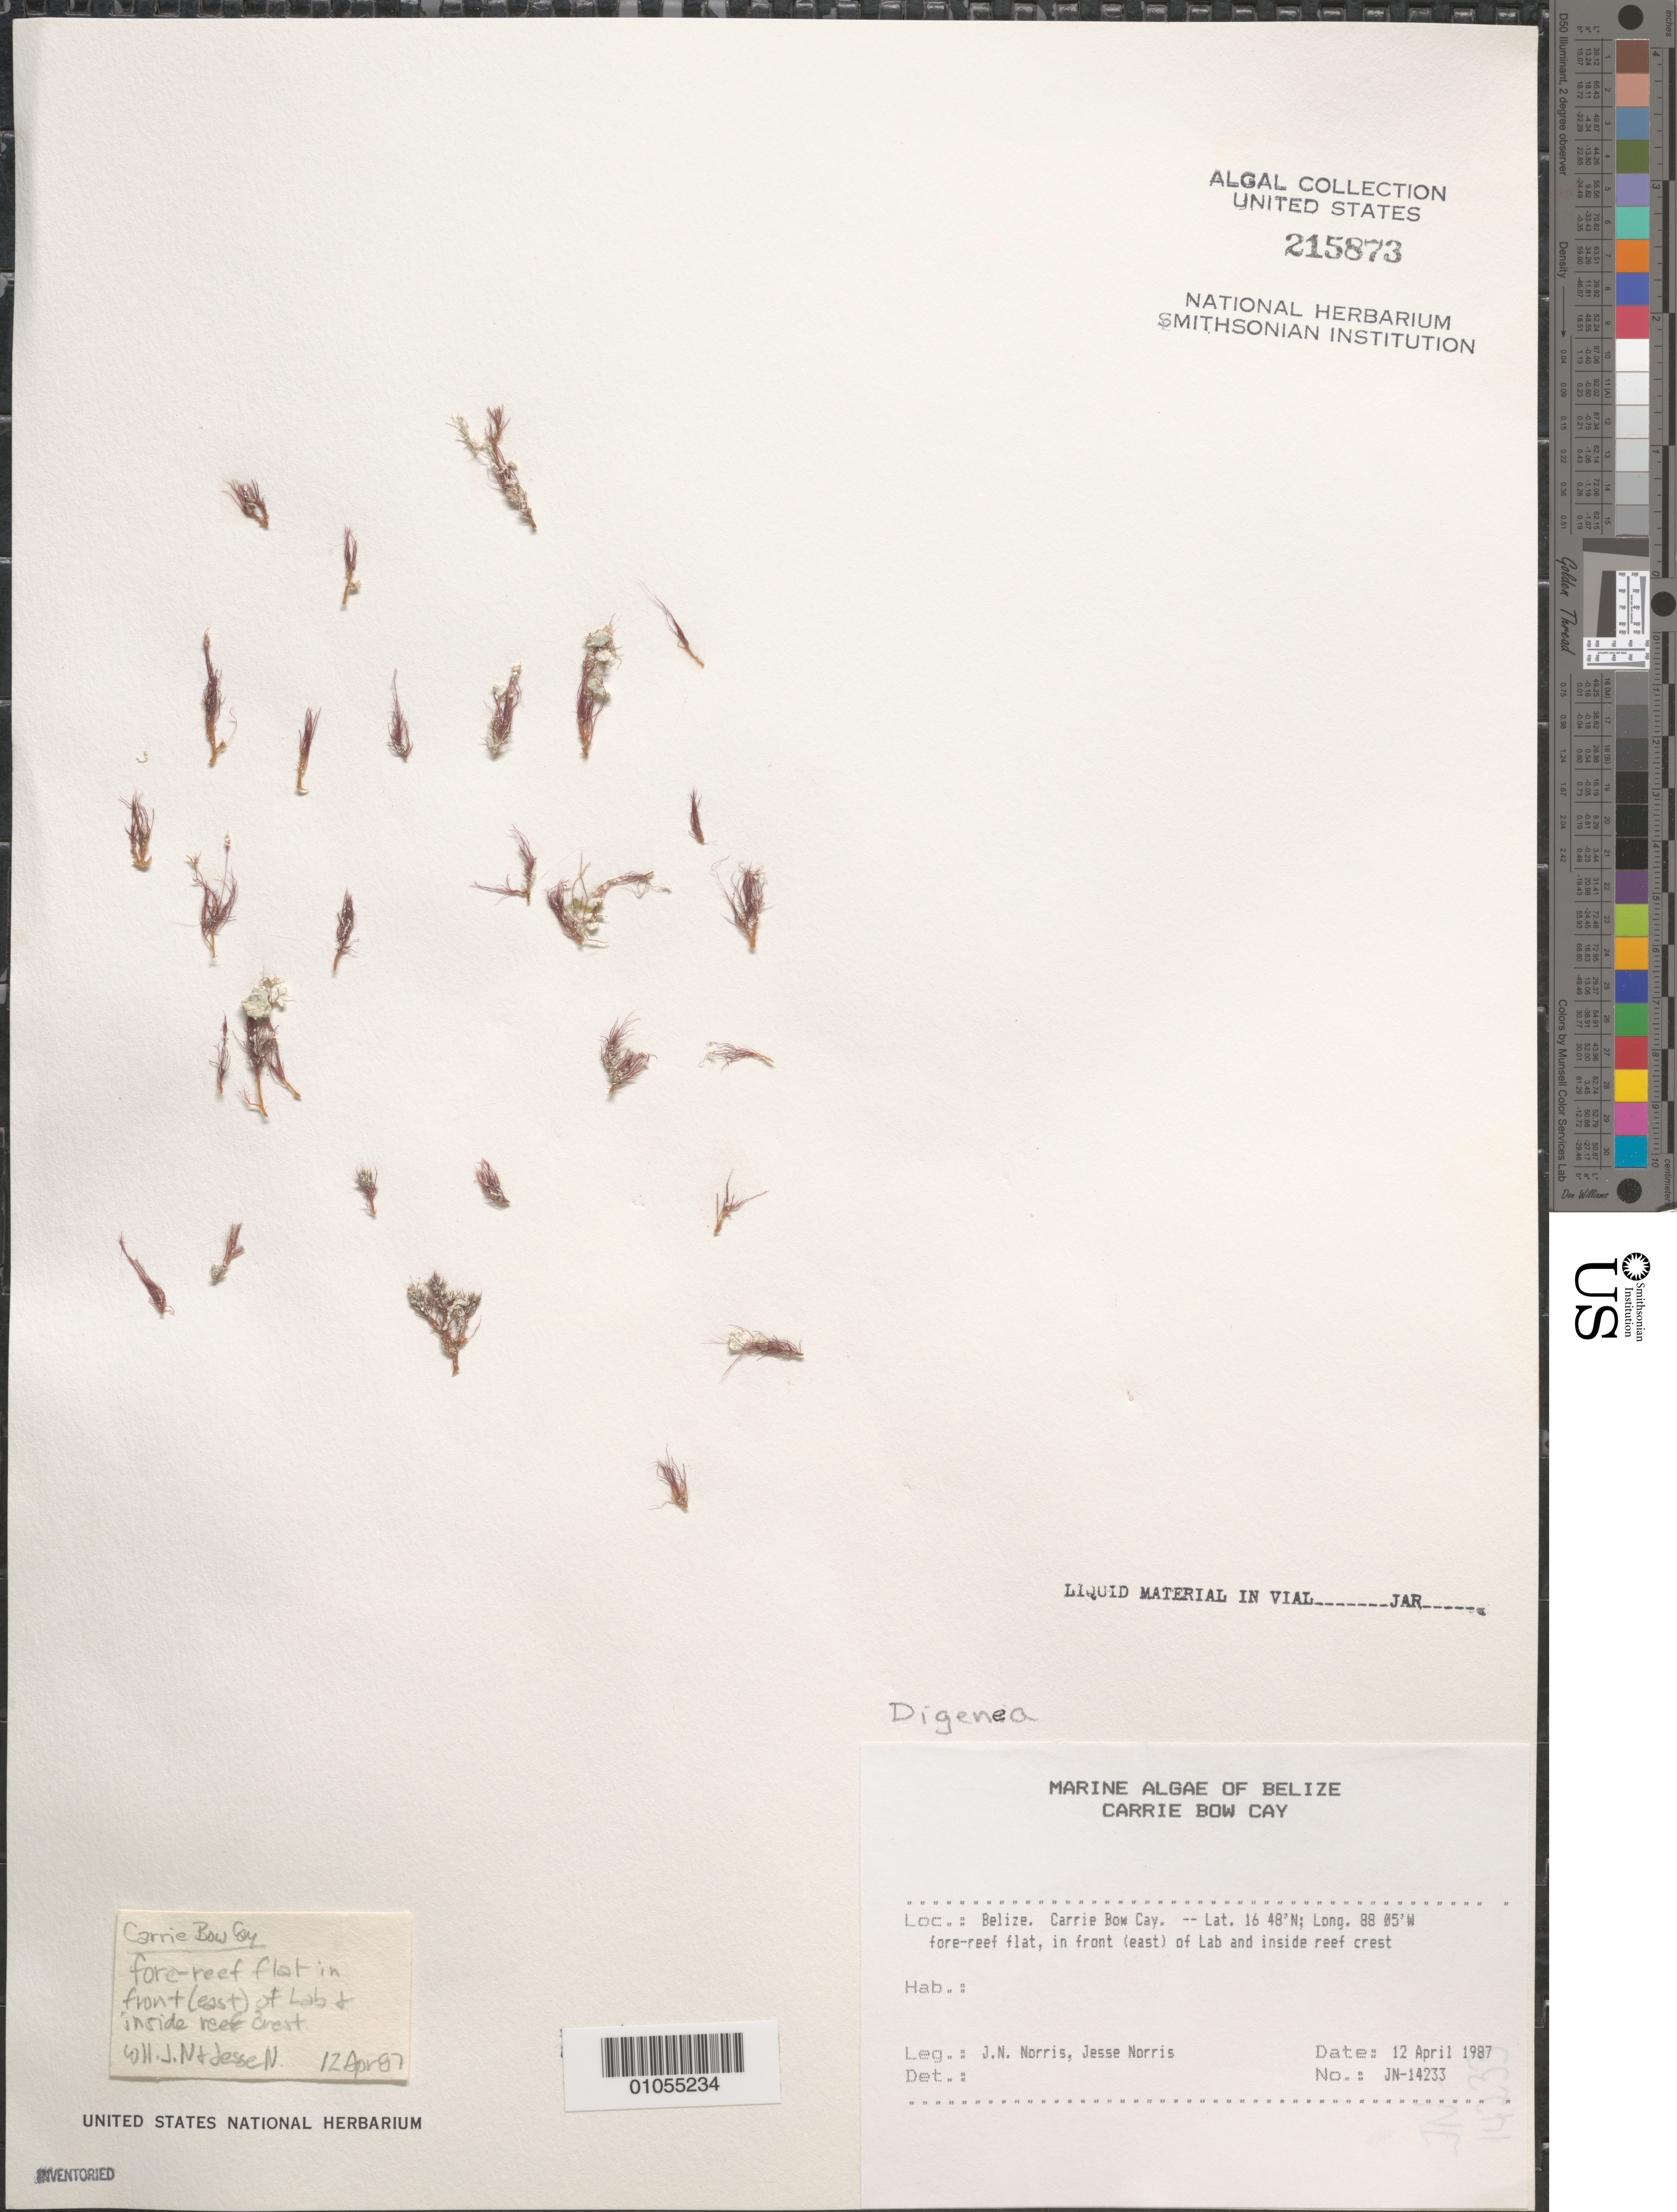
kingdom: Plantae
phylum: Rhodophyta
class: Florideophyceae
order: Ceramiales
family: Rhodomelaceae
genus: Digenea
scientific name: Digenea sp.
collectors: J. N. Norris & J. A. Norris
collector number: JN-14233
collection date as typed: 12 Apr 1987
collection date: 1987-04-12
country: Belize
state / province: Stann Creek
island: Carrie Bow Cay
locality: Fore-reef flat, in front (east) of laboratory and inside reef crest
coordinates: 16 48'N, 88 05'W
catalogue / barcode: US 215873